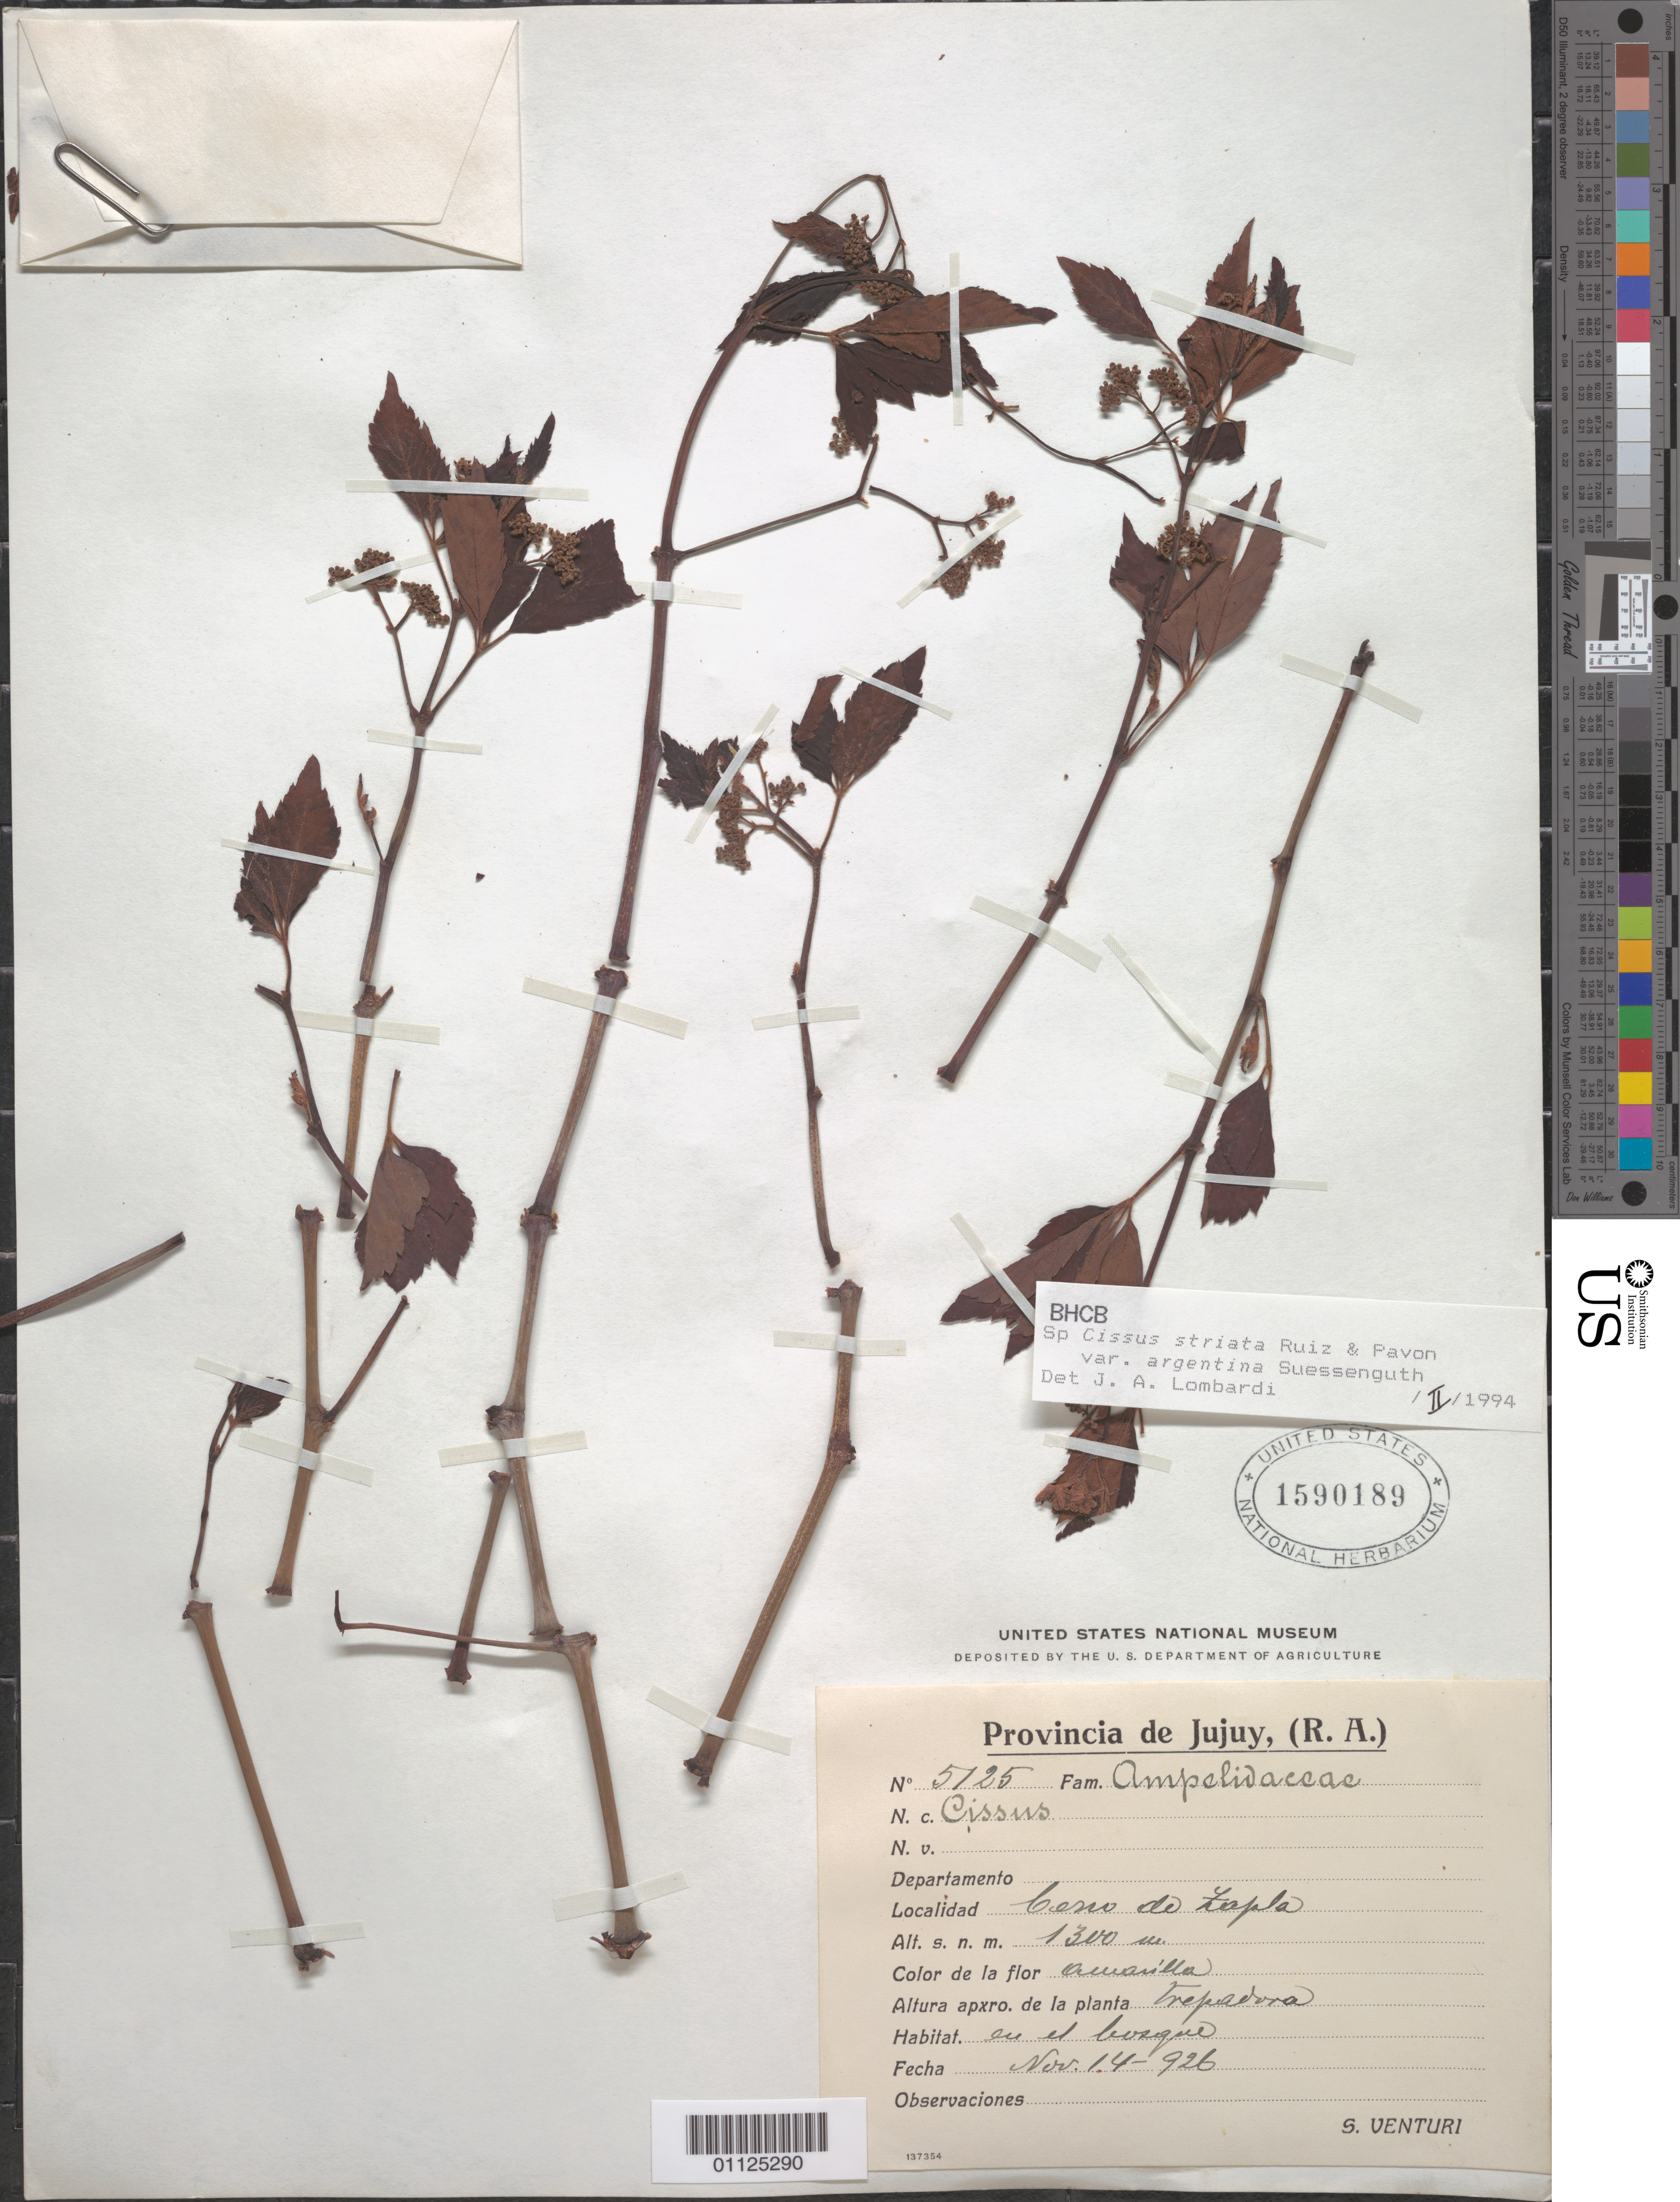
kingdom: Plantae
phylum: Tracheophyta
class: Magnoliopsida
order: Vitales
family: Vitaceae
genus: Clematicissus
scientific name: Clematicissus striata subsp. argentina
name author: (Suess.) Lombardi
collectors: S. Venturi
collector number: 5125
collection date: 1926-11-14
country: Argentina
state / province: Jujuy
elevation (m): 1300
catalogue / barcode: US 1590189